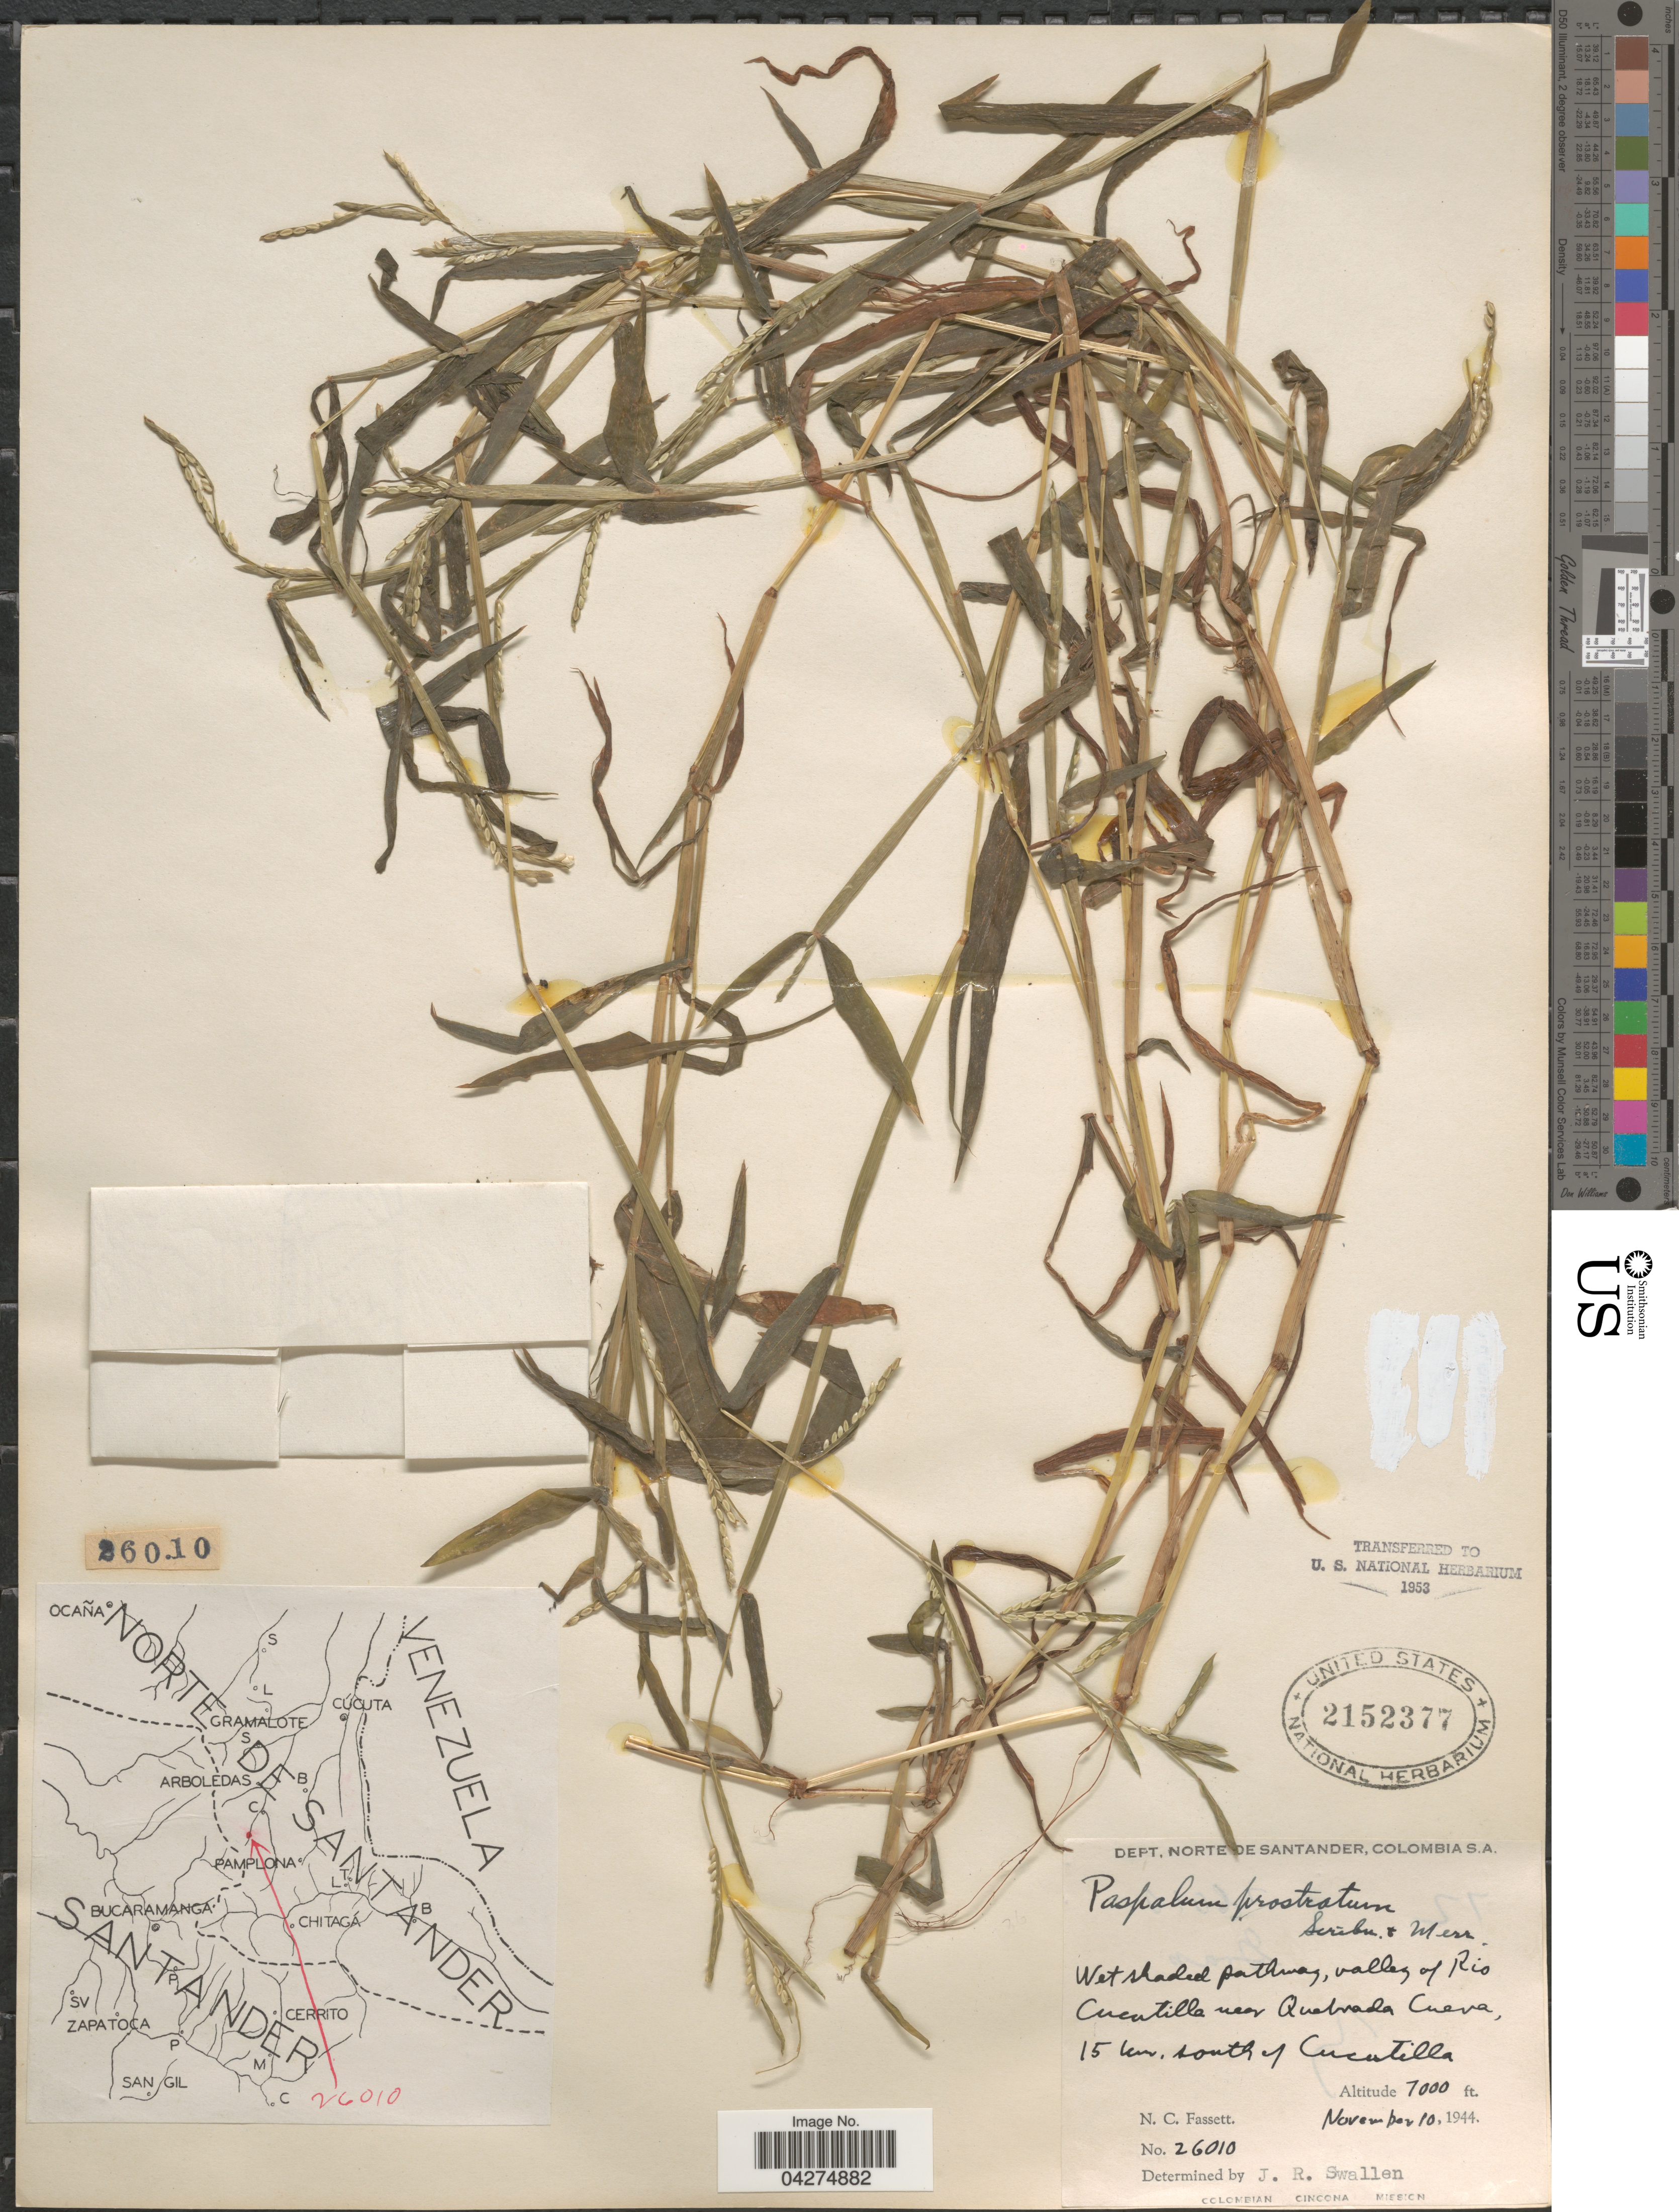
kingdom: Plantae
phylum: Tracheophyta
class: Liliopsida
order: Poales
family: Poaceae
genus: Paspalum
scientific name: Paspalum prostratum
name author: Scribn. & Merr.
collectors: N. C. Fassett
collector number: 26010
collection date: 1944-11-10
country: Colombia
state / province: Norte de Santander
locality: Dept. Norte de Santander. Valley of Rio Cucutilla near Quebrada Cueva, 15 km. south of Cucutilla. Colombian Cincona Mission.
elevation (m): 2134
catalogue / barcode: US 2152377